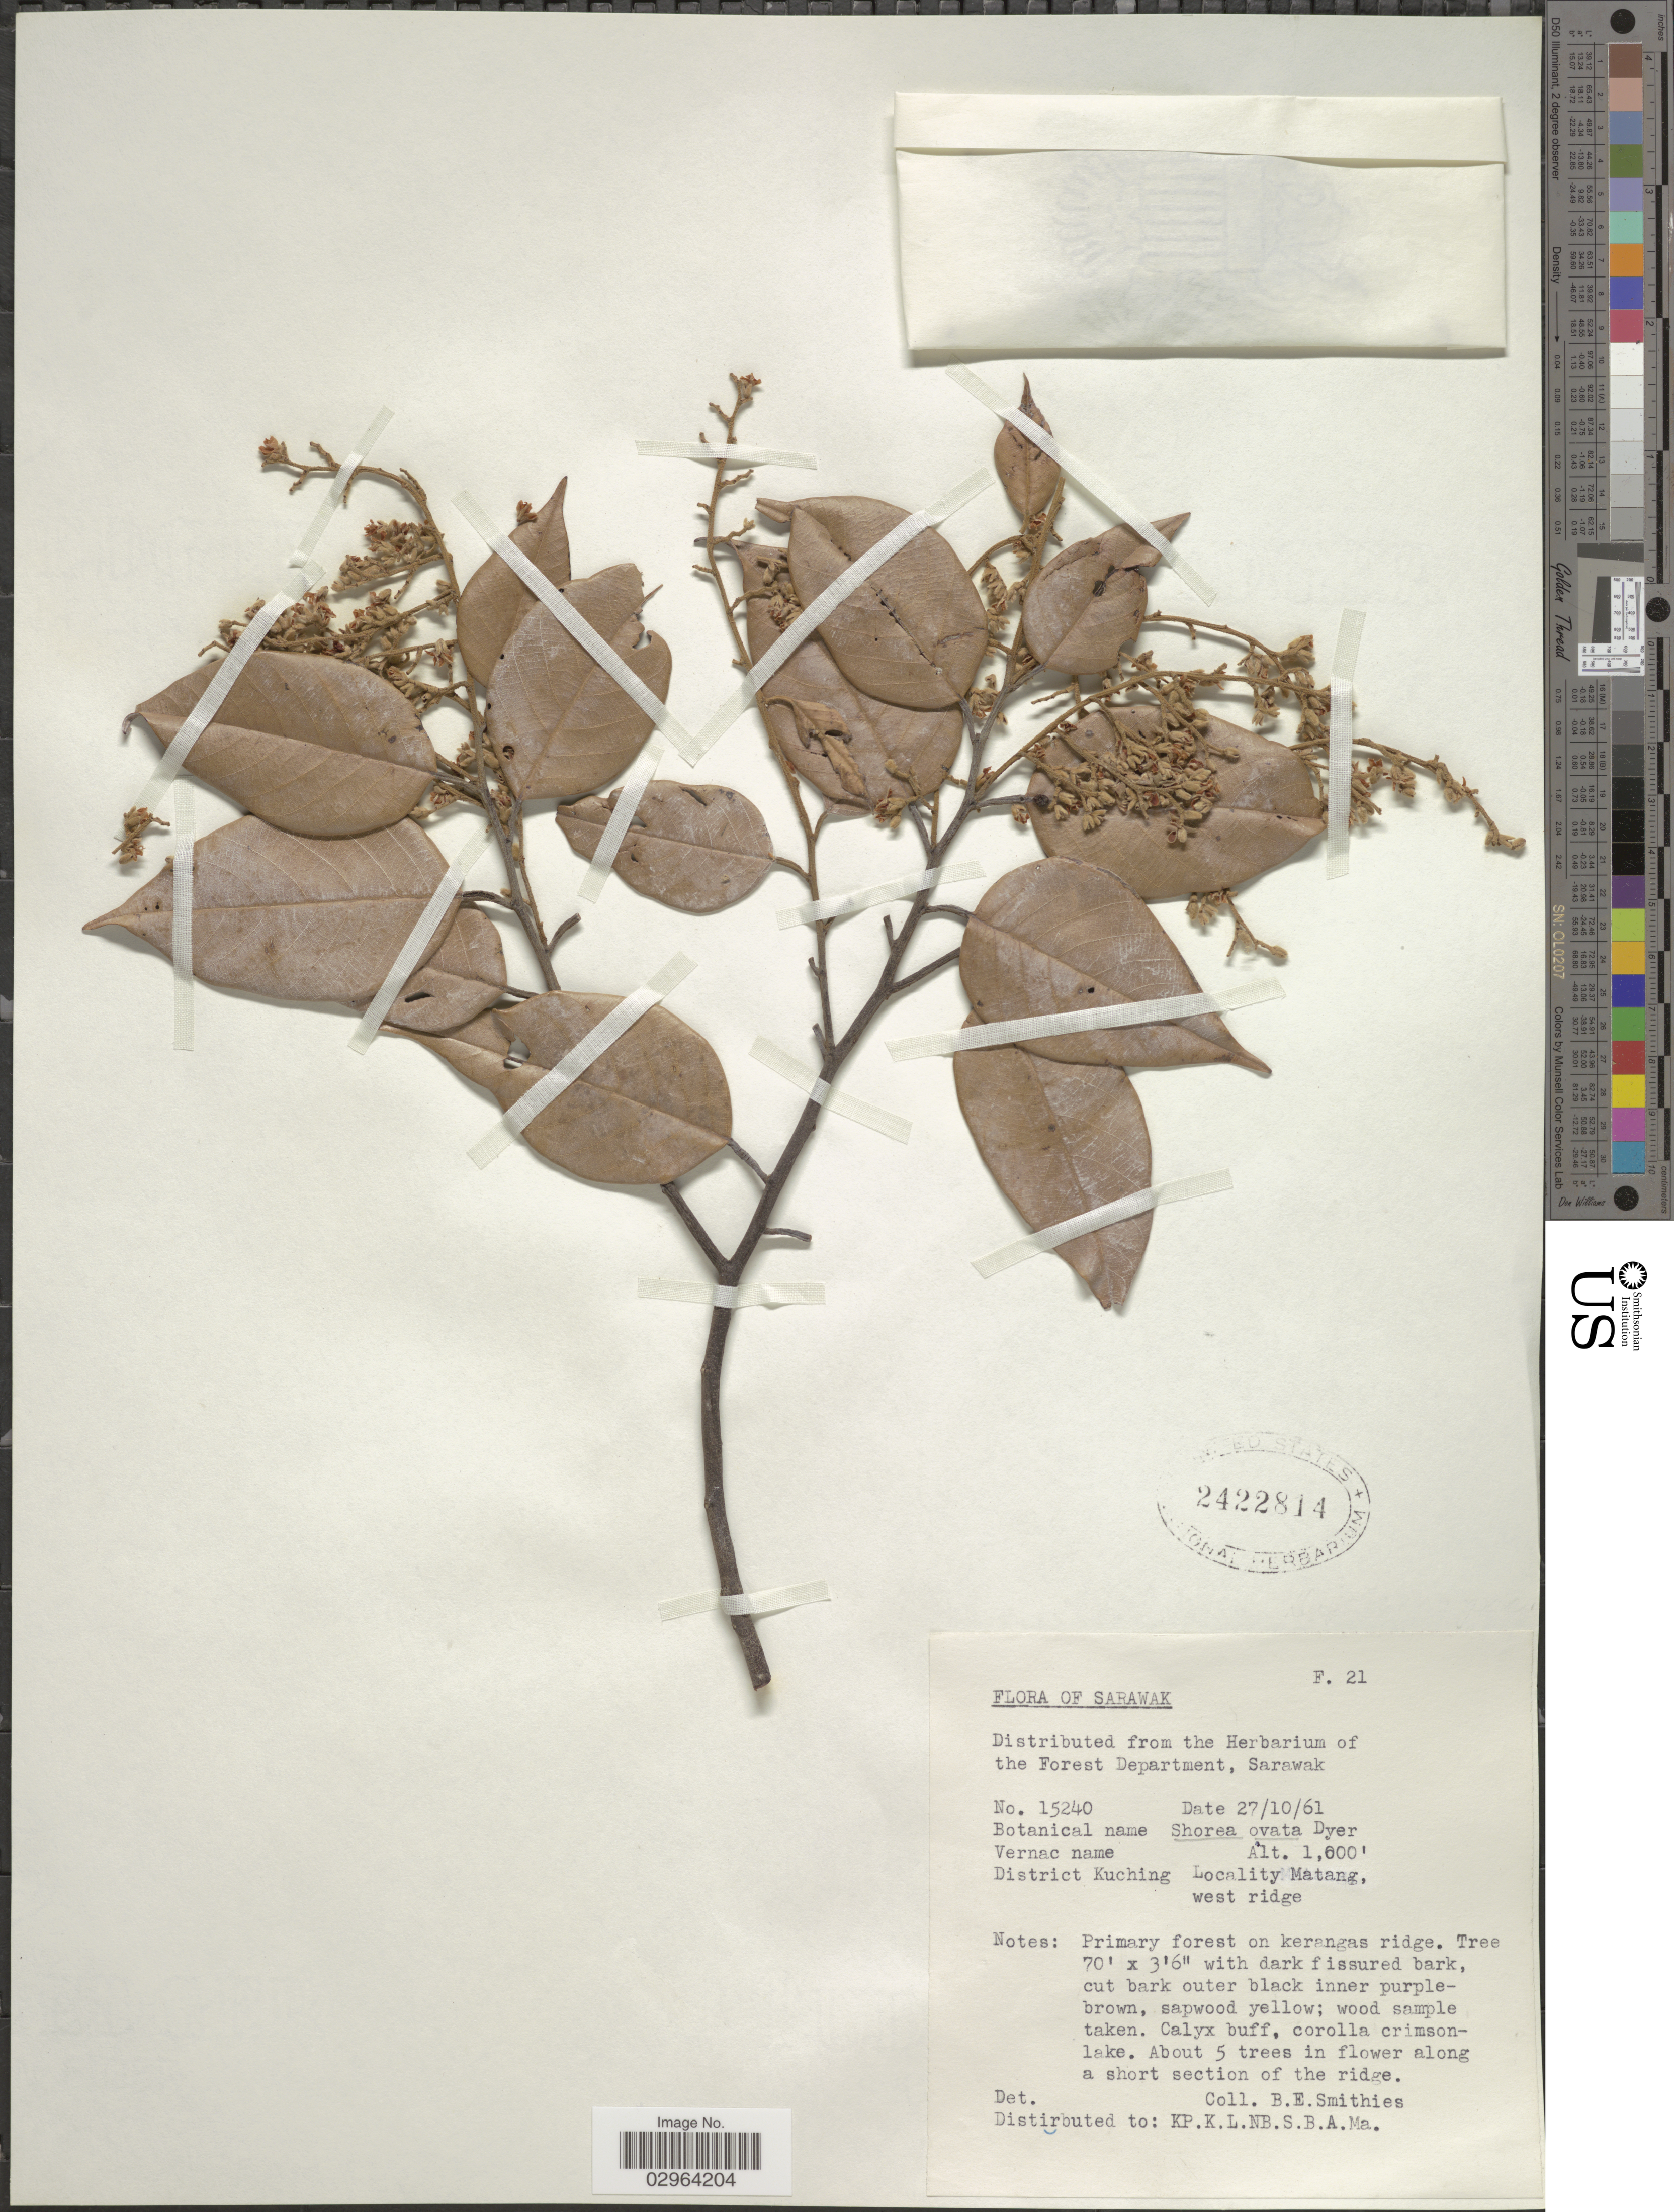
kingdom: Plantae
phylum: Tracheophyta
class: Magnoliopsida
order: Malvales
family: Dipterocarpaceae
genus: Rubroshorea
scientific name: Rubroshorea ovata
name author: (Dyer ex Brandis) P.S. Ashton & J. Heck.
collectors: B. Smithies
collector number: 15240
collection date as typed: Transcribed d/m/y: 27/10/61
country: Malaysia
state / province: Sarawak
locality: District Kuching. Matang, west ridge.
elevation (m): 305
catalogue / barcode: US 2422814